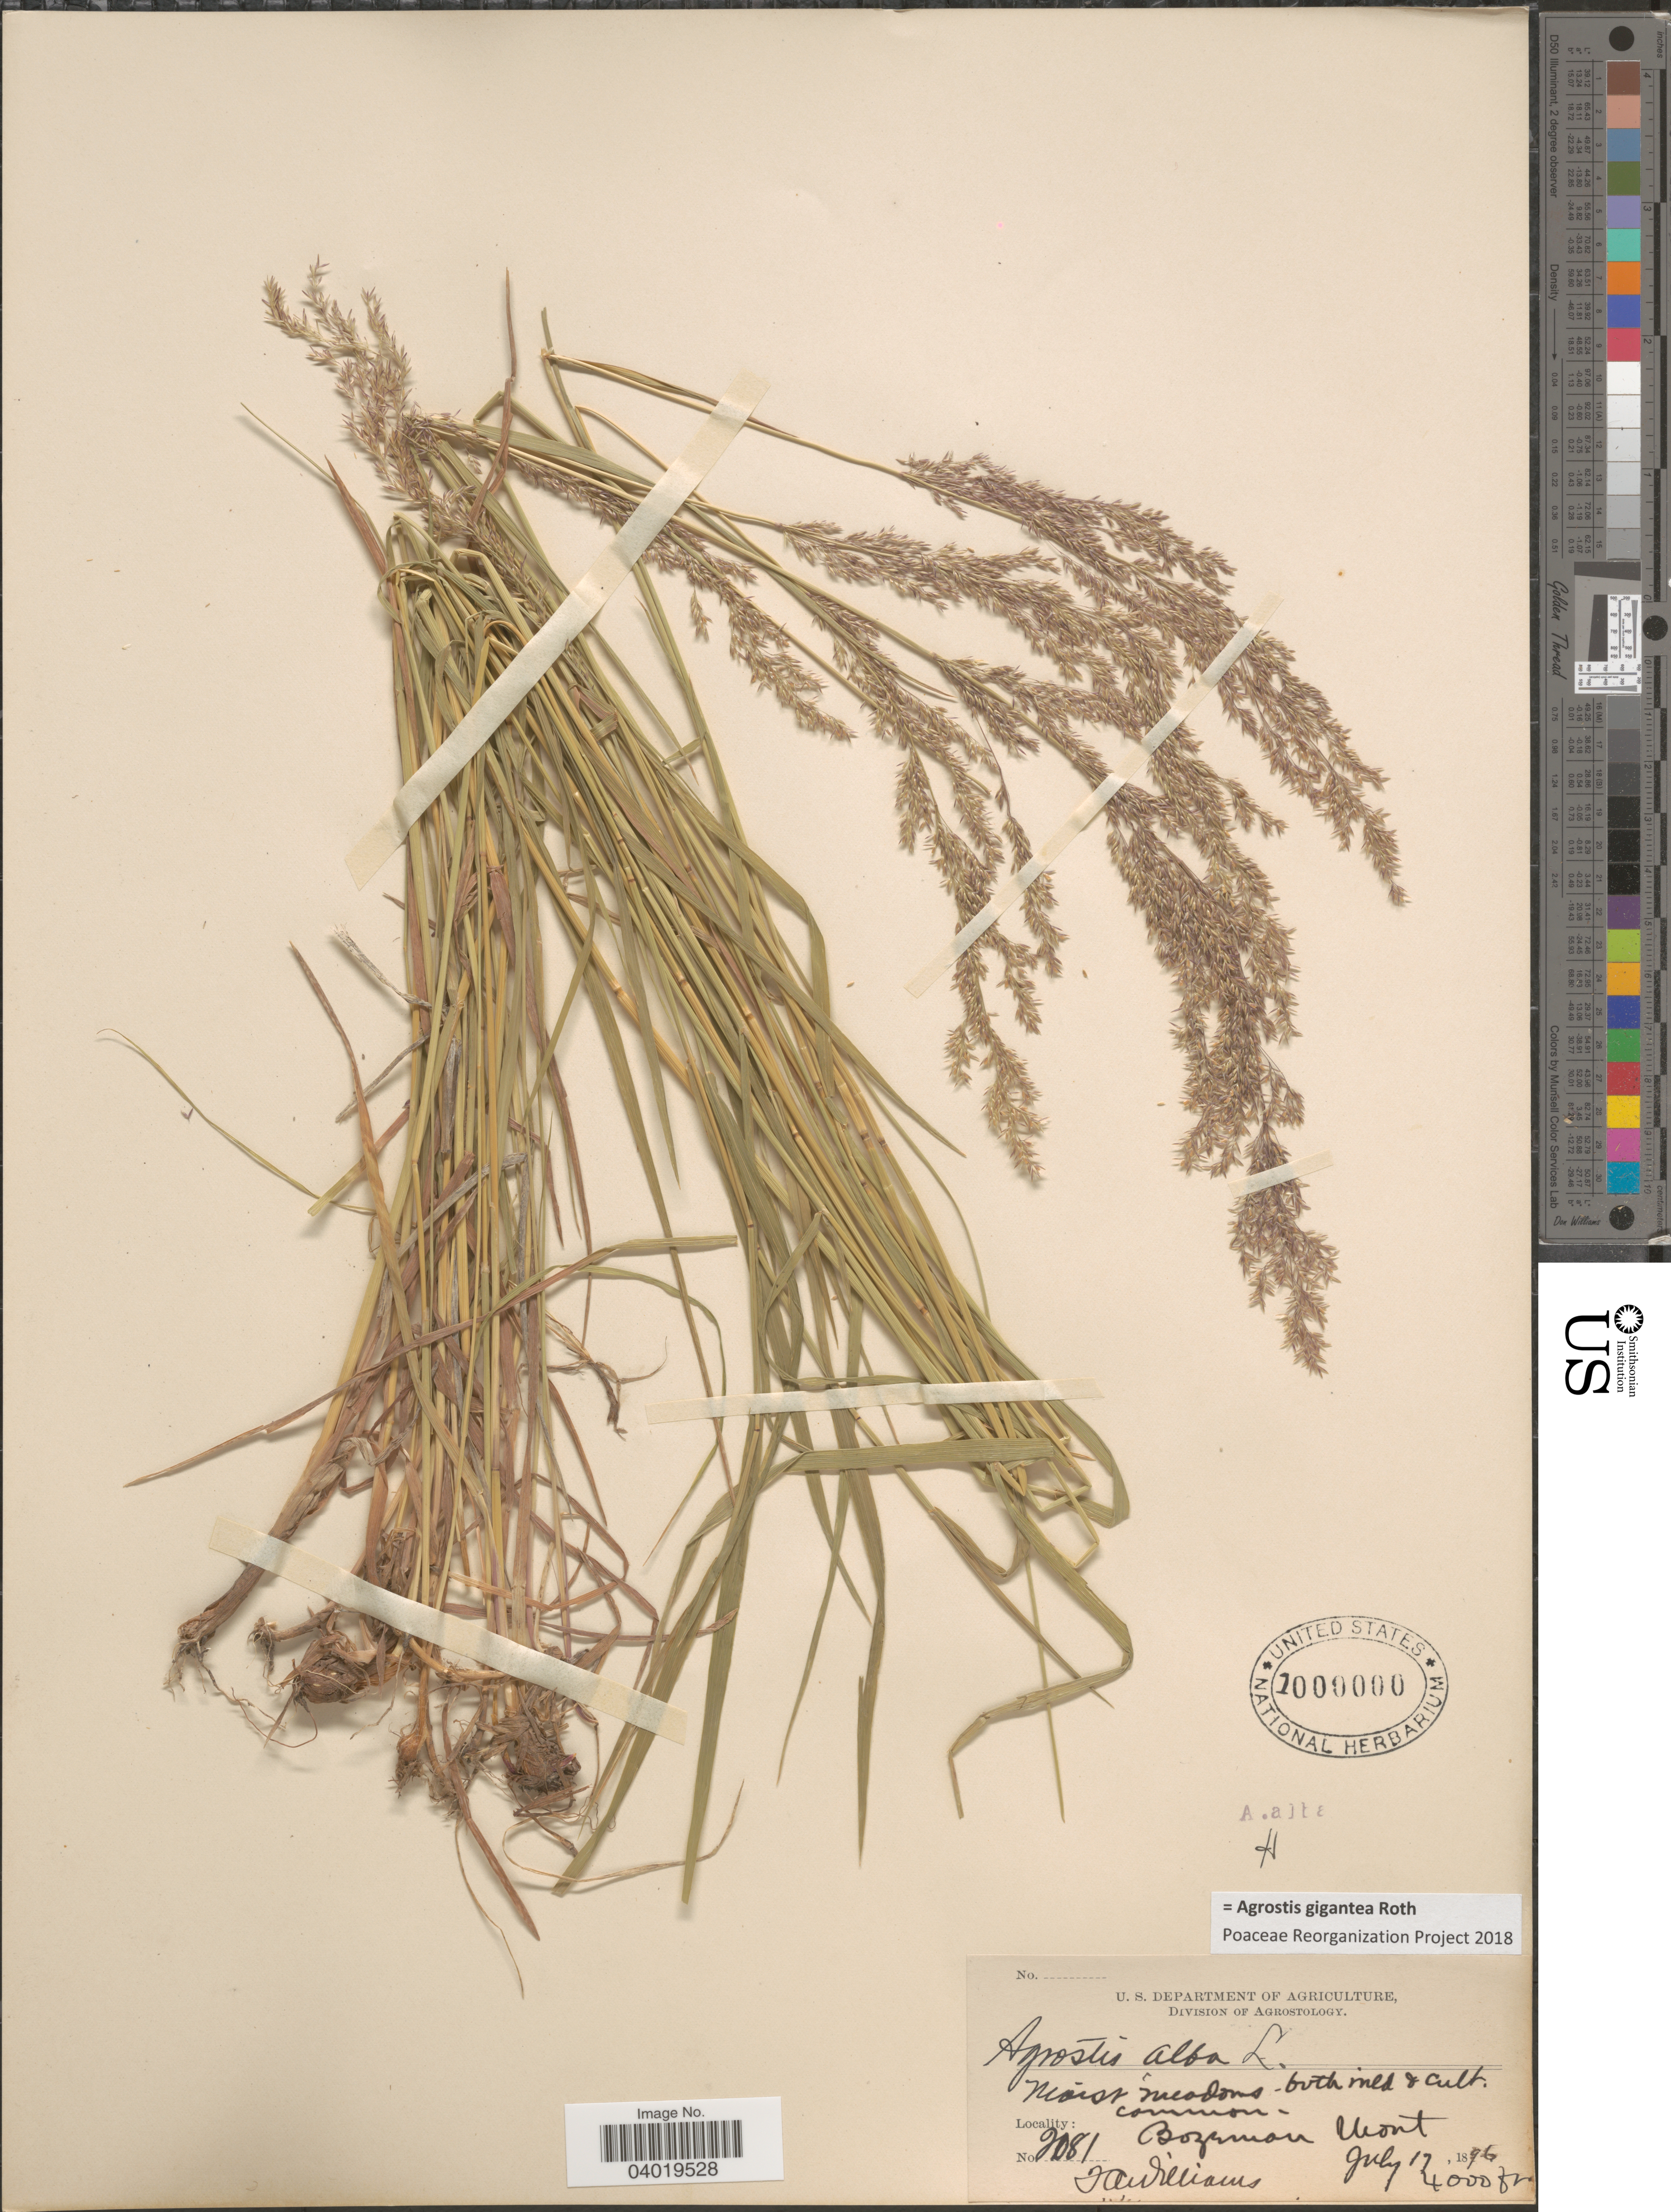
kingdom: Plantae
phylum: Tracheophyta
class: Liliopsida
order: Poales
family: Poaceae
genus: Agrostis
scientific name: Agrostis gigantea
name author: Roth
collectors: T. Williams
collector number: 2081*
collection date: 1896-07-17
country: United States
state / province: Montana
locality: Bozeman.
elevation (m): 1219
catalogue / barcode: US 1000000